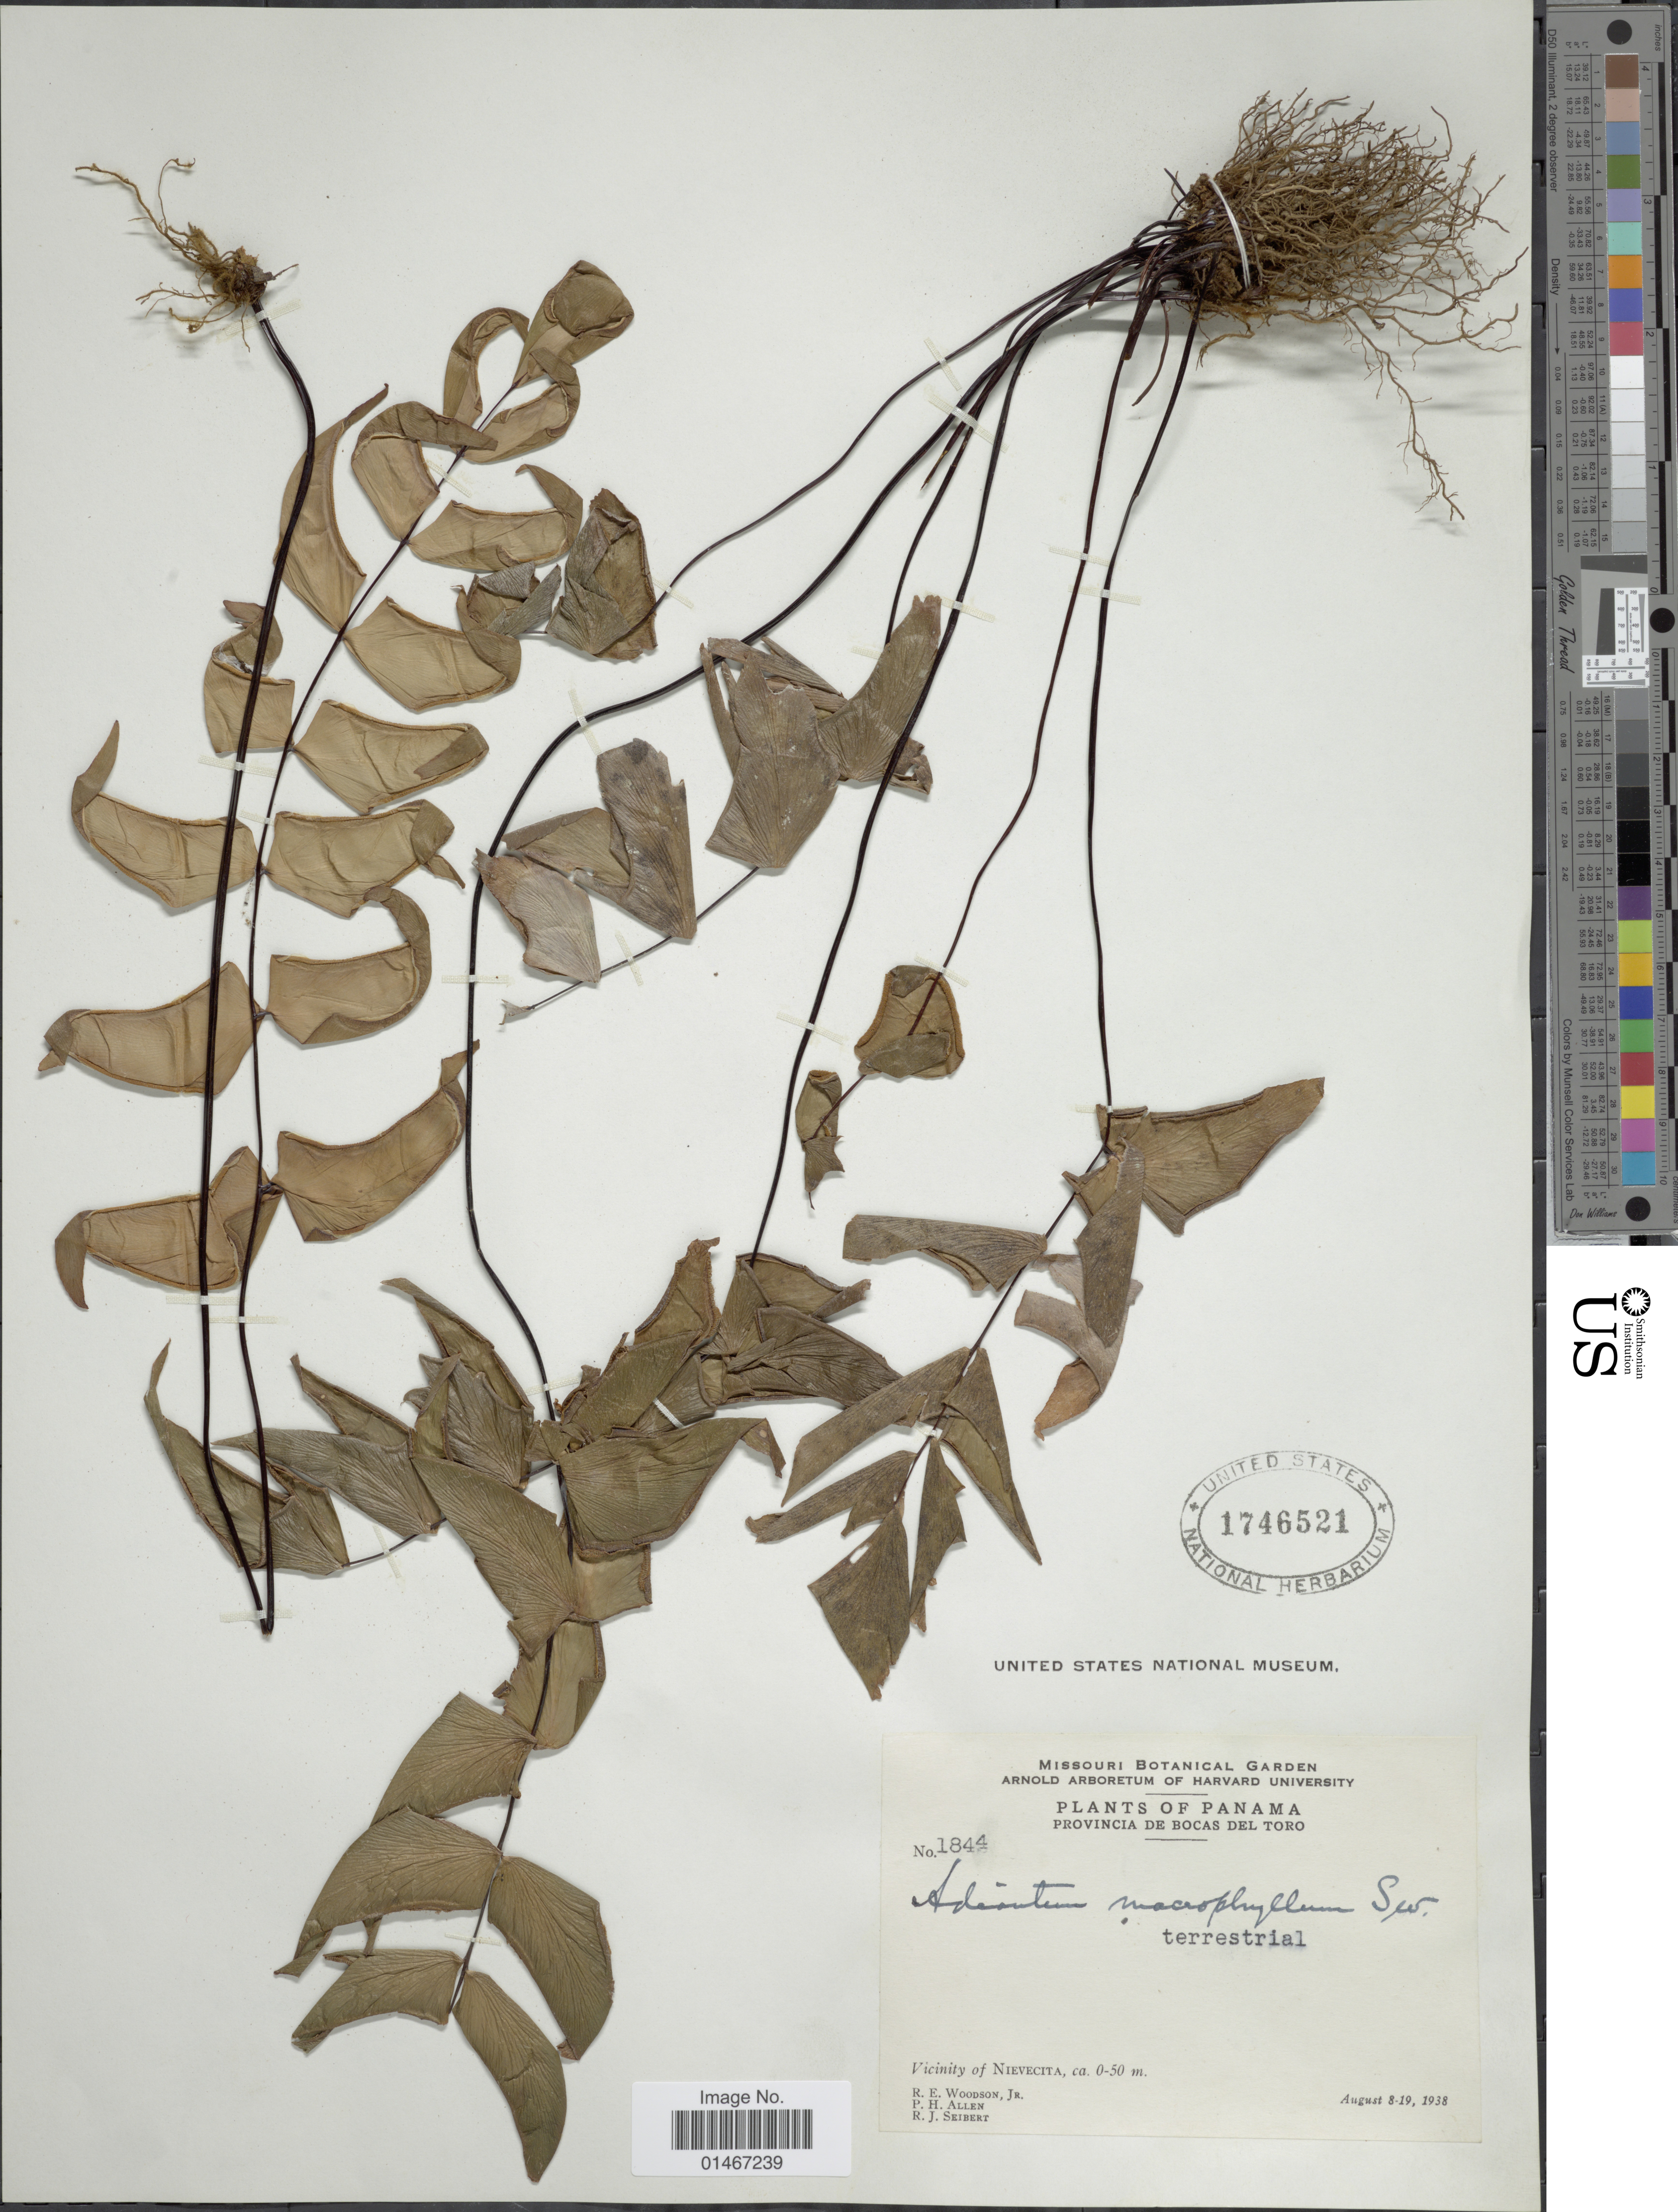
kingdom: Plantae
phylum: Tracheophyta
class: Polypodiopsida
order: Polypodiales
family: Pteridaceae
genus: Adiantum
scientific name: Adiantum macrophyllum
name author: Sw.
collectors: R. E. Woodson, P. H. Allen & R. J. Seibert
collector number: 1844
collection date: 1938-08-08/1938-08-19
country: Panama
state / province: Bocas del Toro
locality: Provincia de Bocas del Toro. Vicinity of Nievecita.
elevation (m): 0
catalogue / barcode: US 1746521